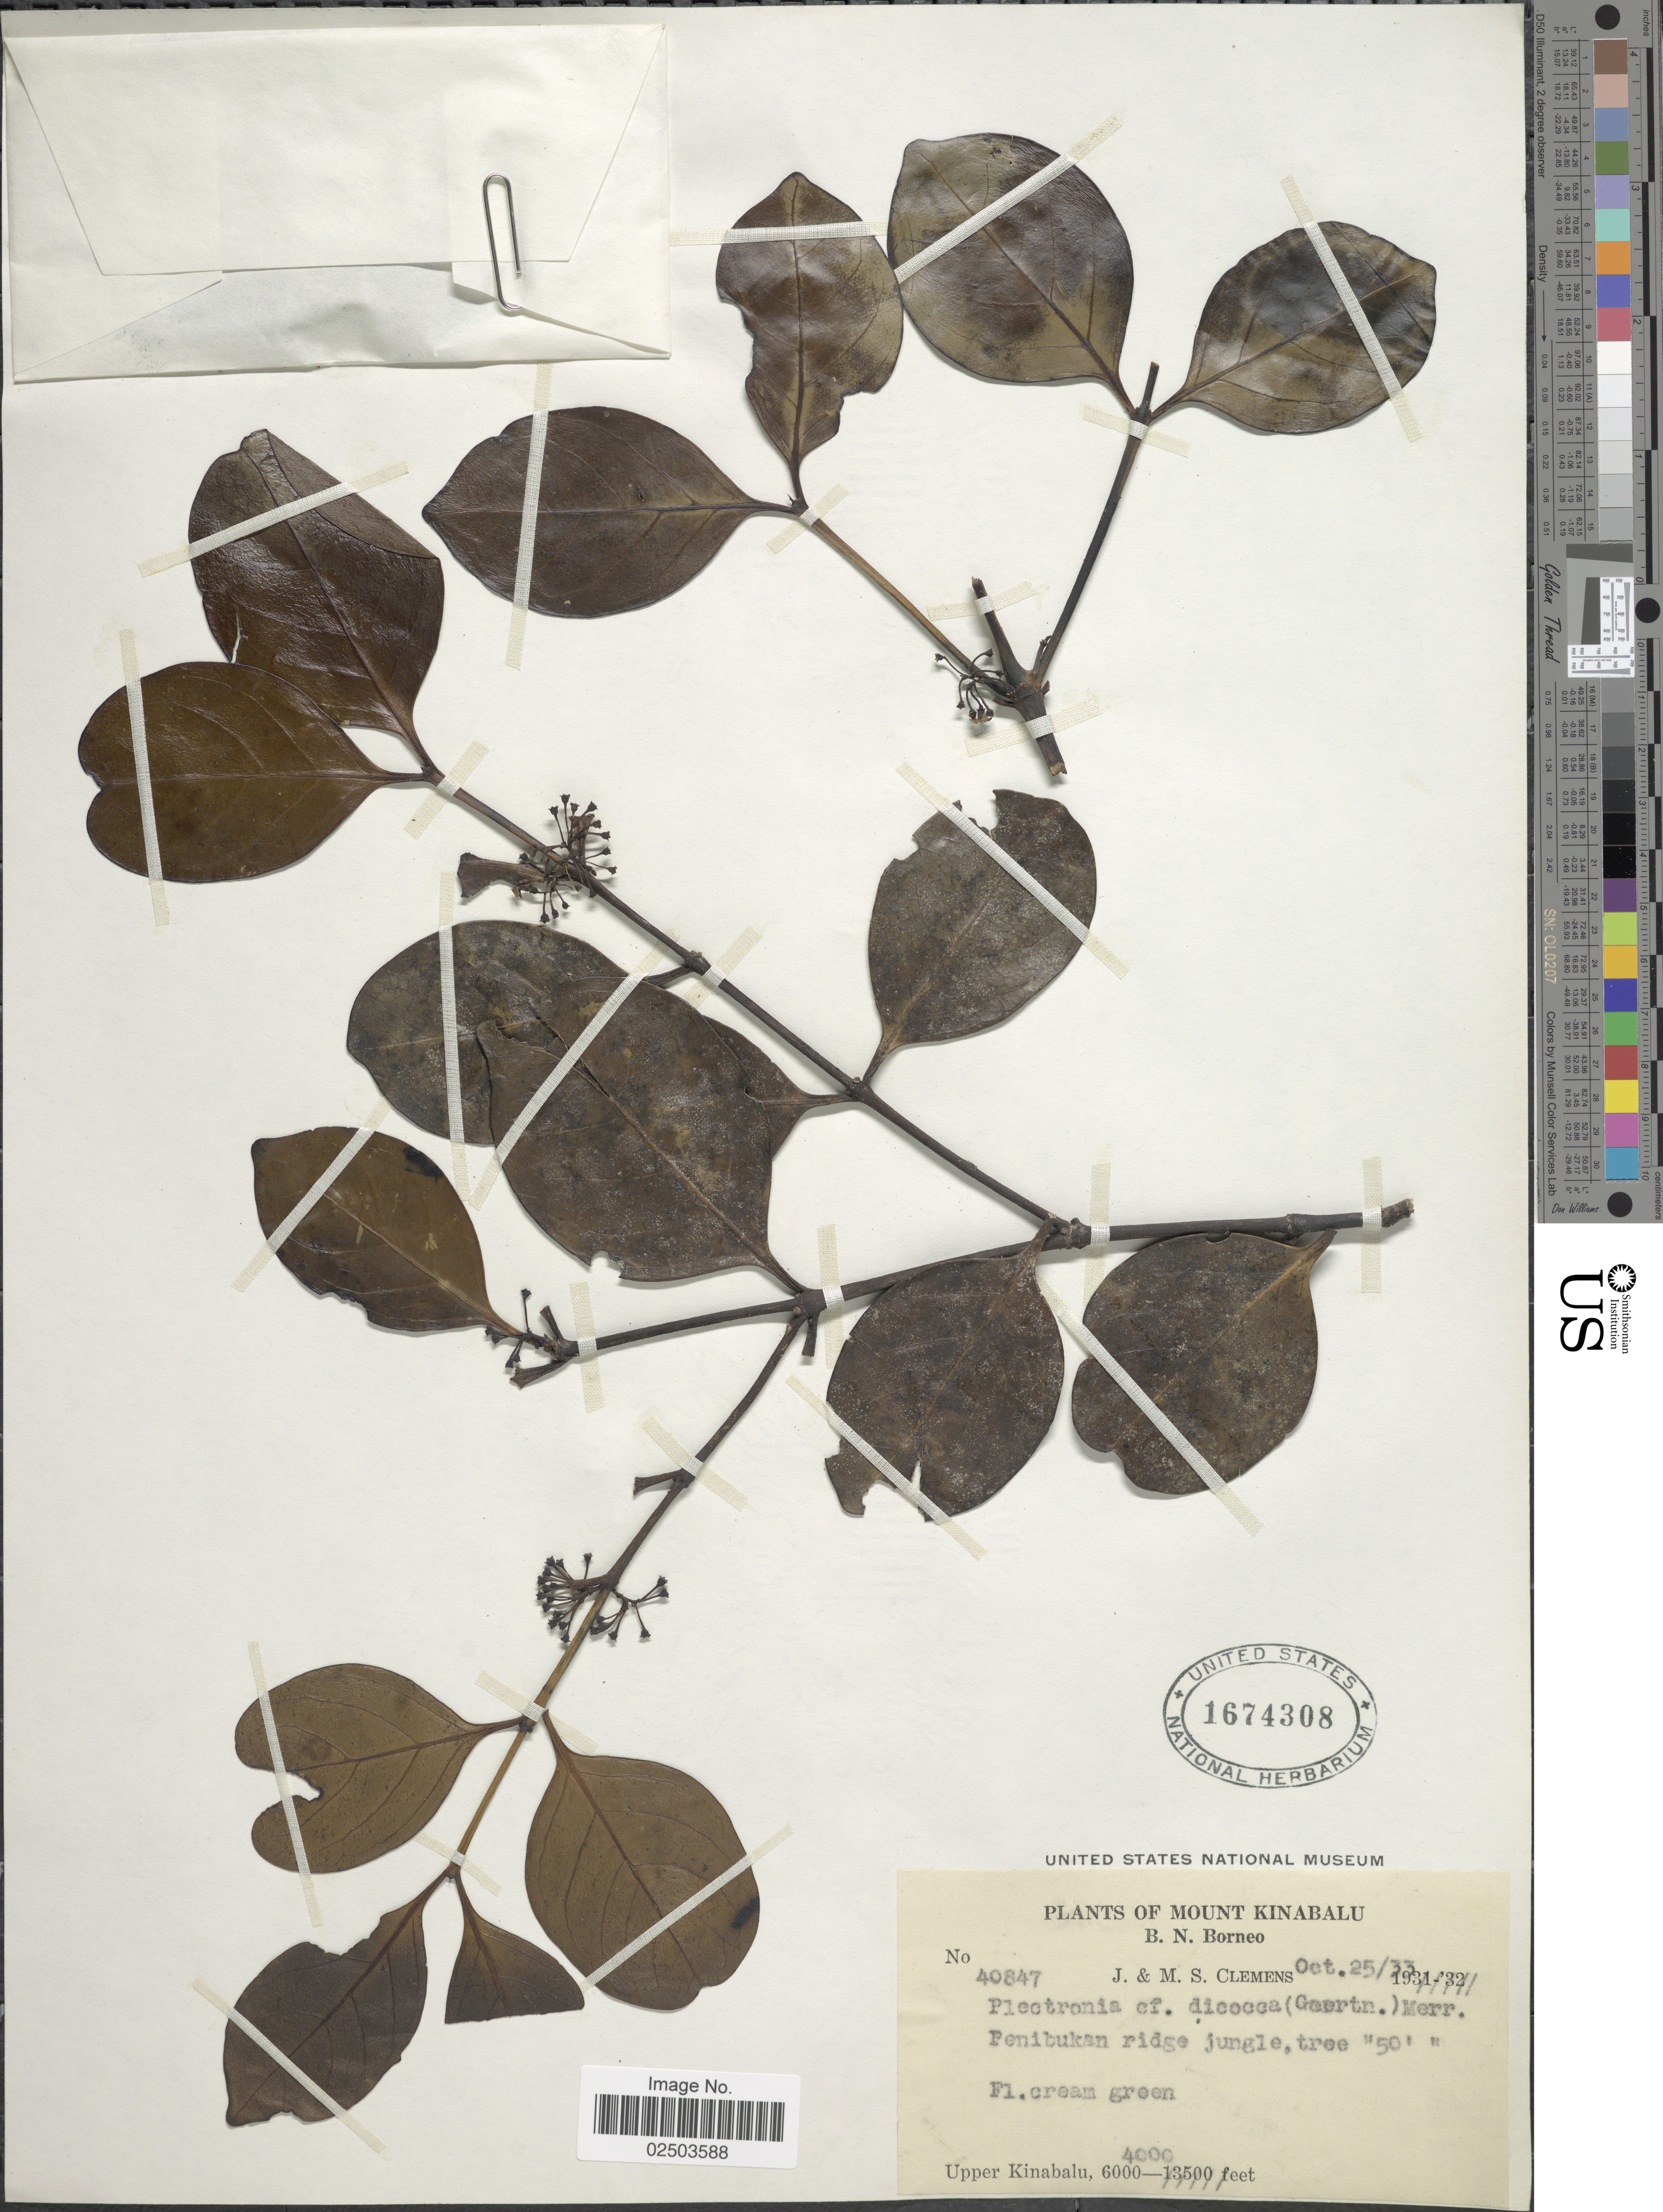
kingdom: Plantae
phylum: Tracheophyta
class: Magnoliopsida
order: Gentianales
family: Rubiaceae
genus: Psydrax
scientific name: Psydrax dicoccos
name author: Gaertn.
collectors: J. Clemens & M. S. Clemens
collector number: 40847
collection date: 1933-10-25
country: Malaysia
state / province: Sabah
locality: Mount Kinabalu, B.N. Borneo. Penibukan ridge jungle. Upper Kinabalu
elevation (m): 1219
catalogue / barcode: US 1674308